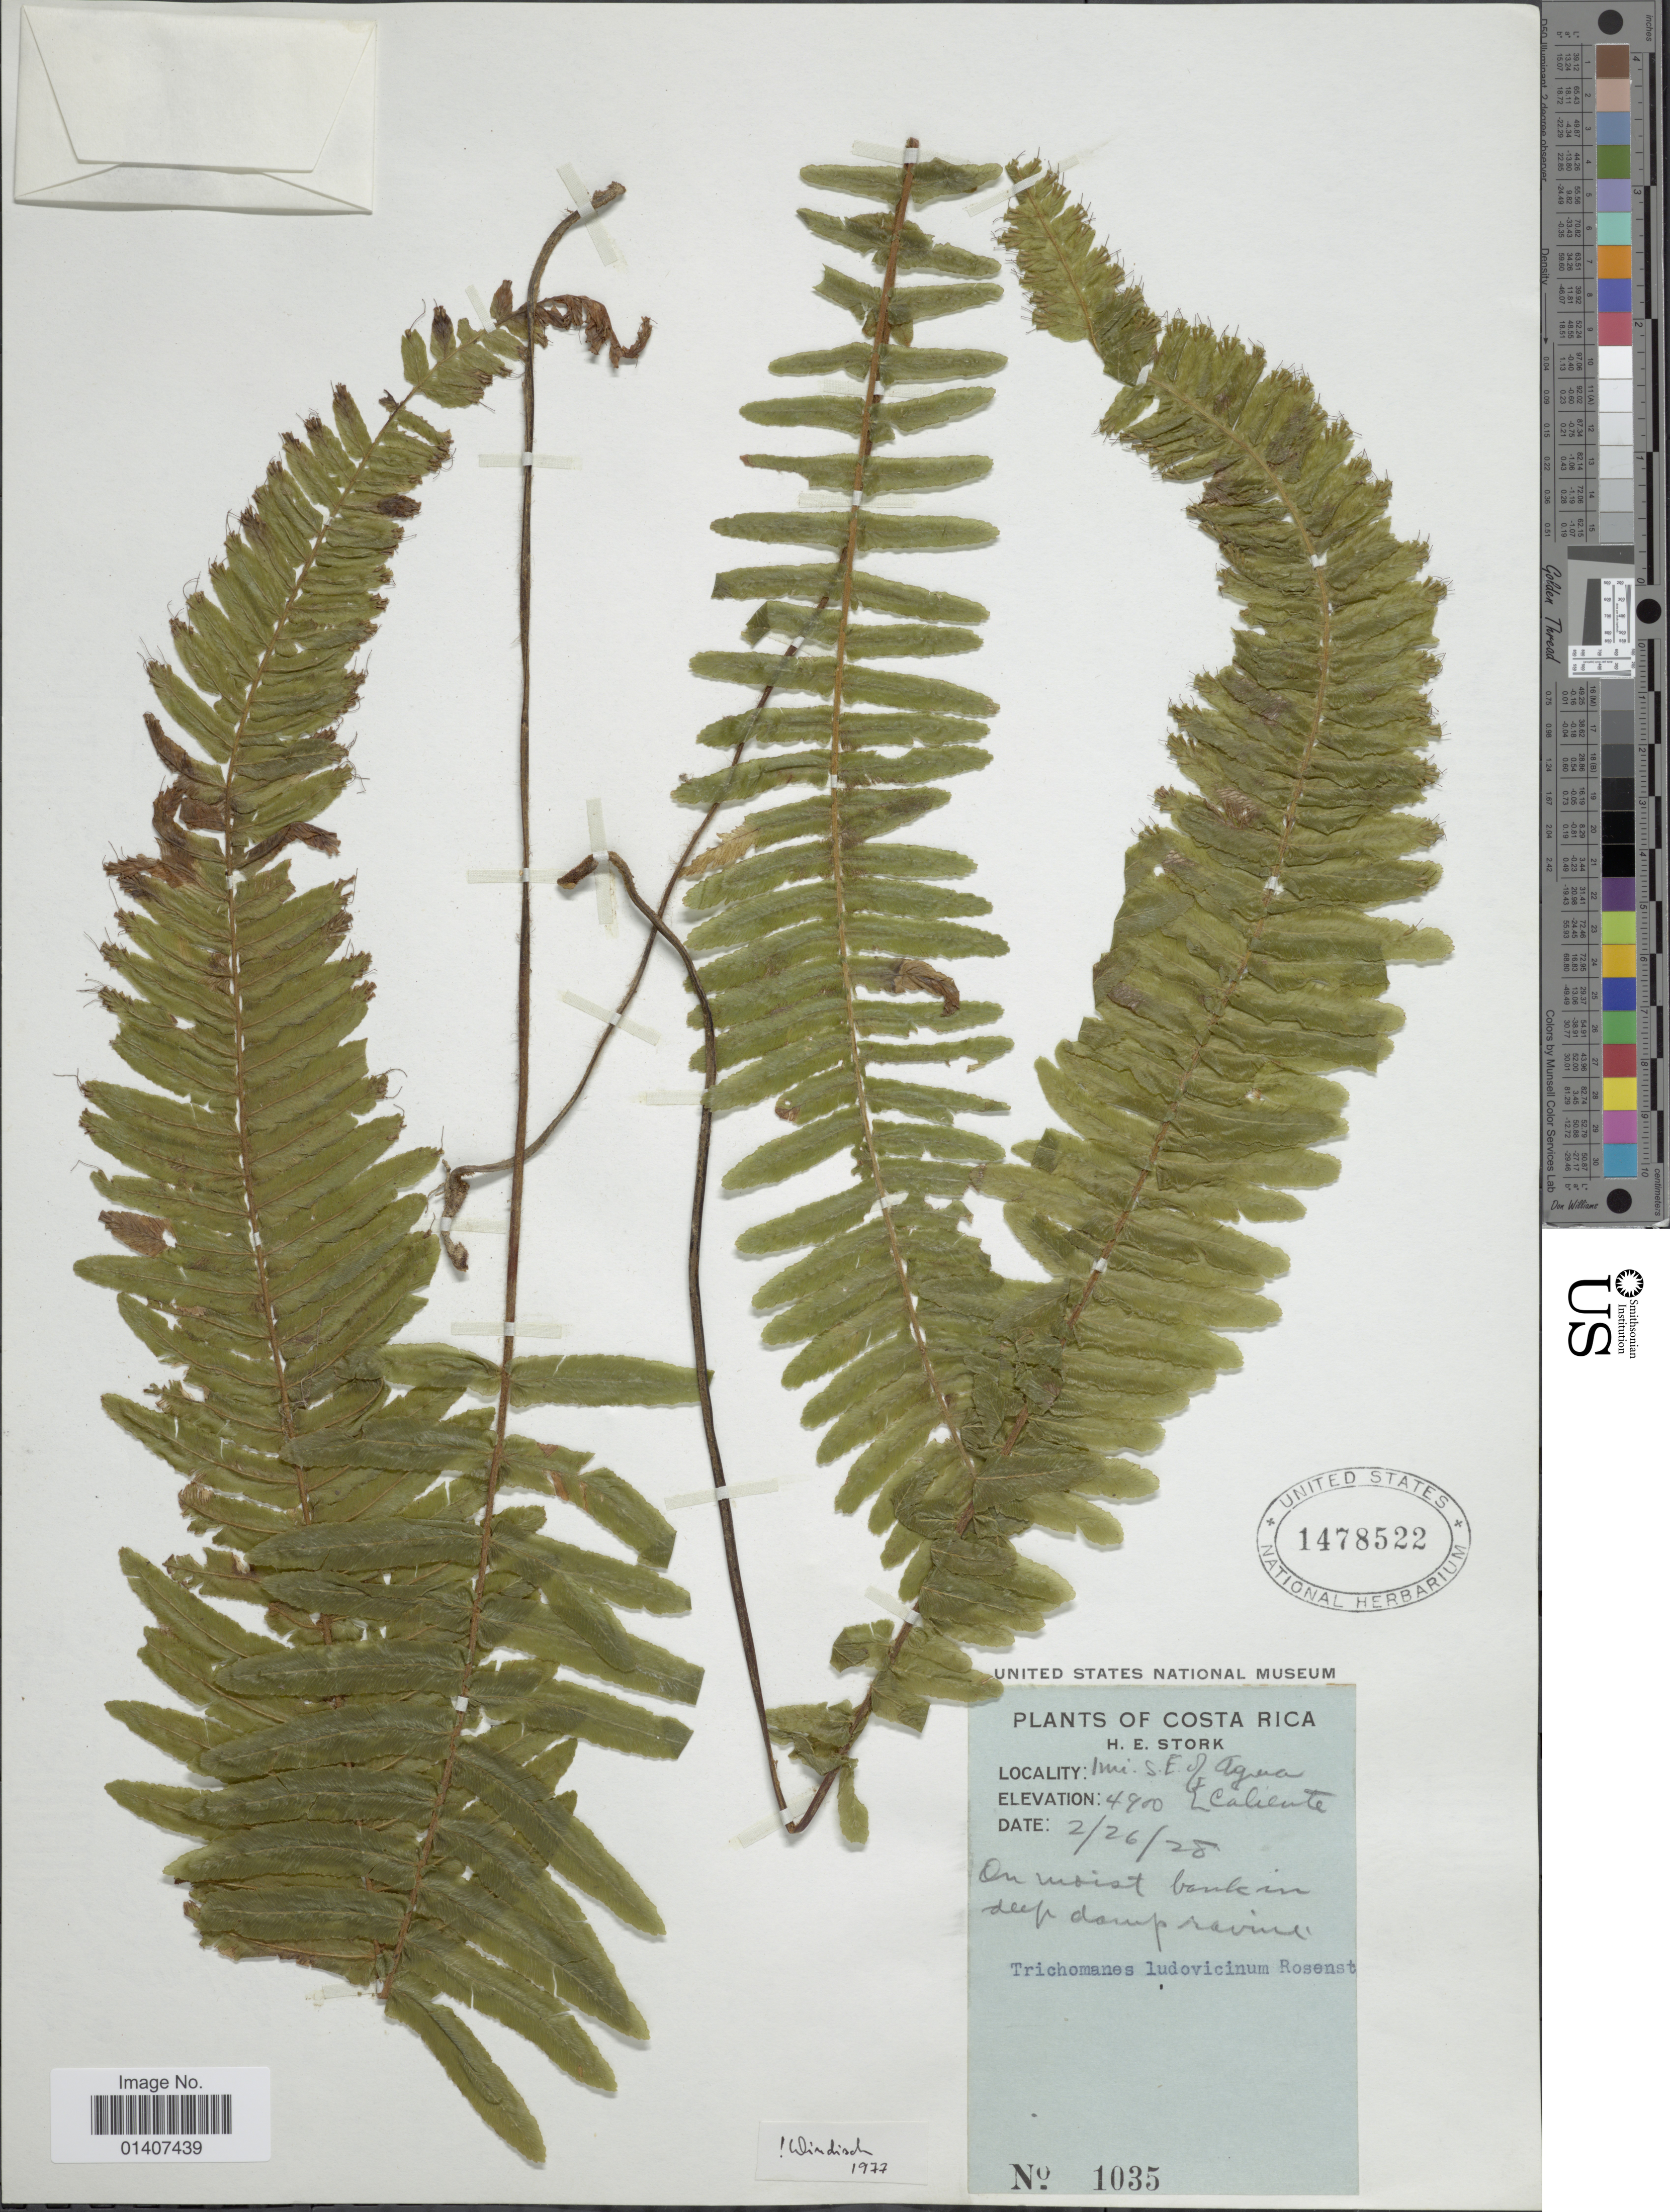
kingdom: Plantae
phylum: Tracheophyta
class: Polypodiopsida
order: Hymenophyllales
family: Hymenophyllaceae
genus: Trichomanes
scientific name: Trichomanes ludovicinum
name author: Rosenst.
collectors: H. E. Stork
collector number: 1035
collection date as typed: Transcribed d/m/y: 26/2/28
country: Costa Rica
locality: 1 mi. S.E. of Agua Caliente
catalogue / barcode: US 1478522